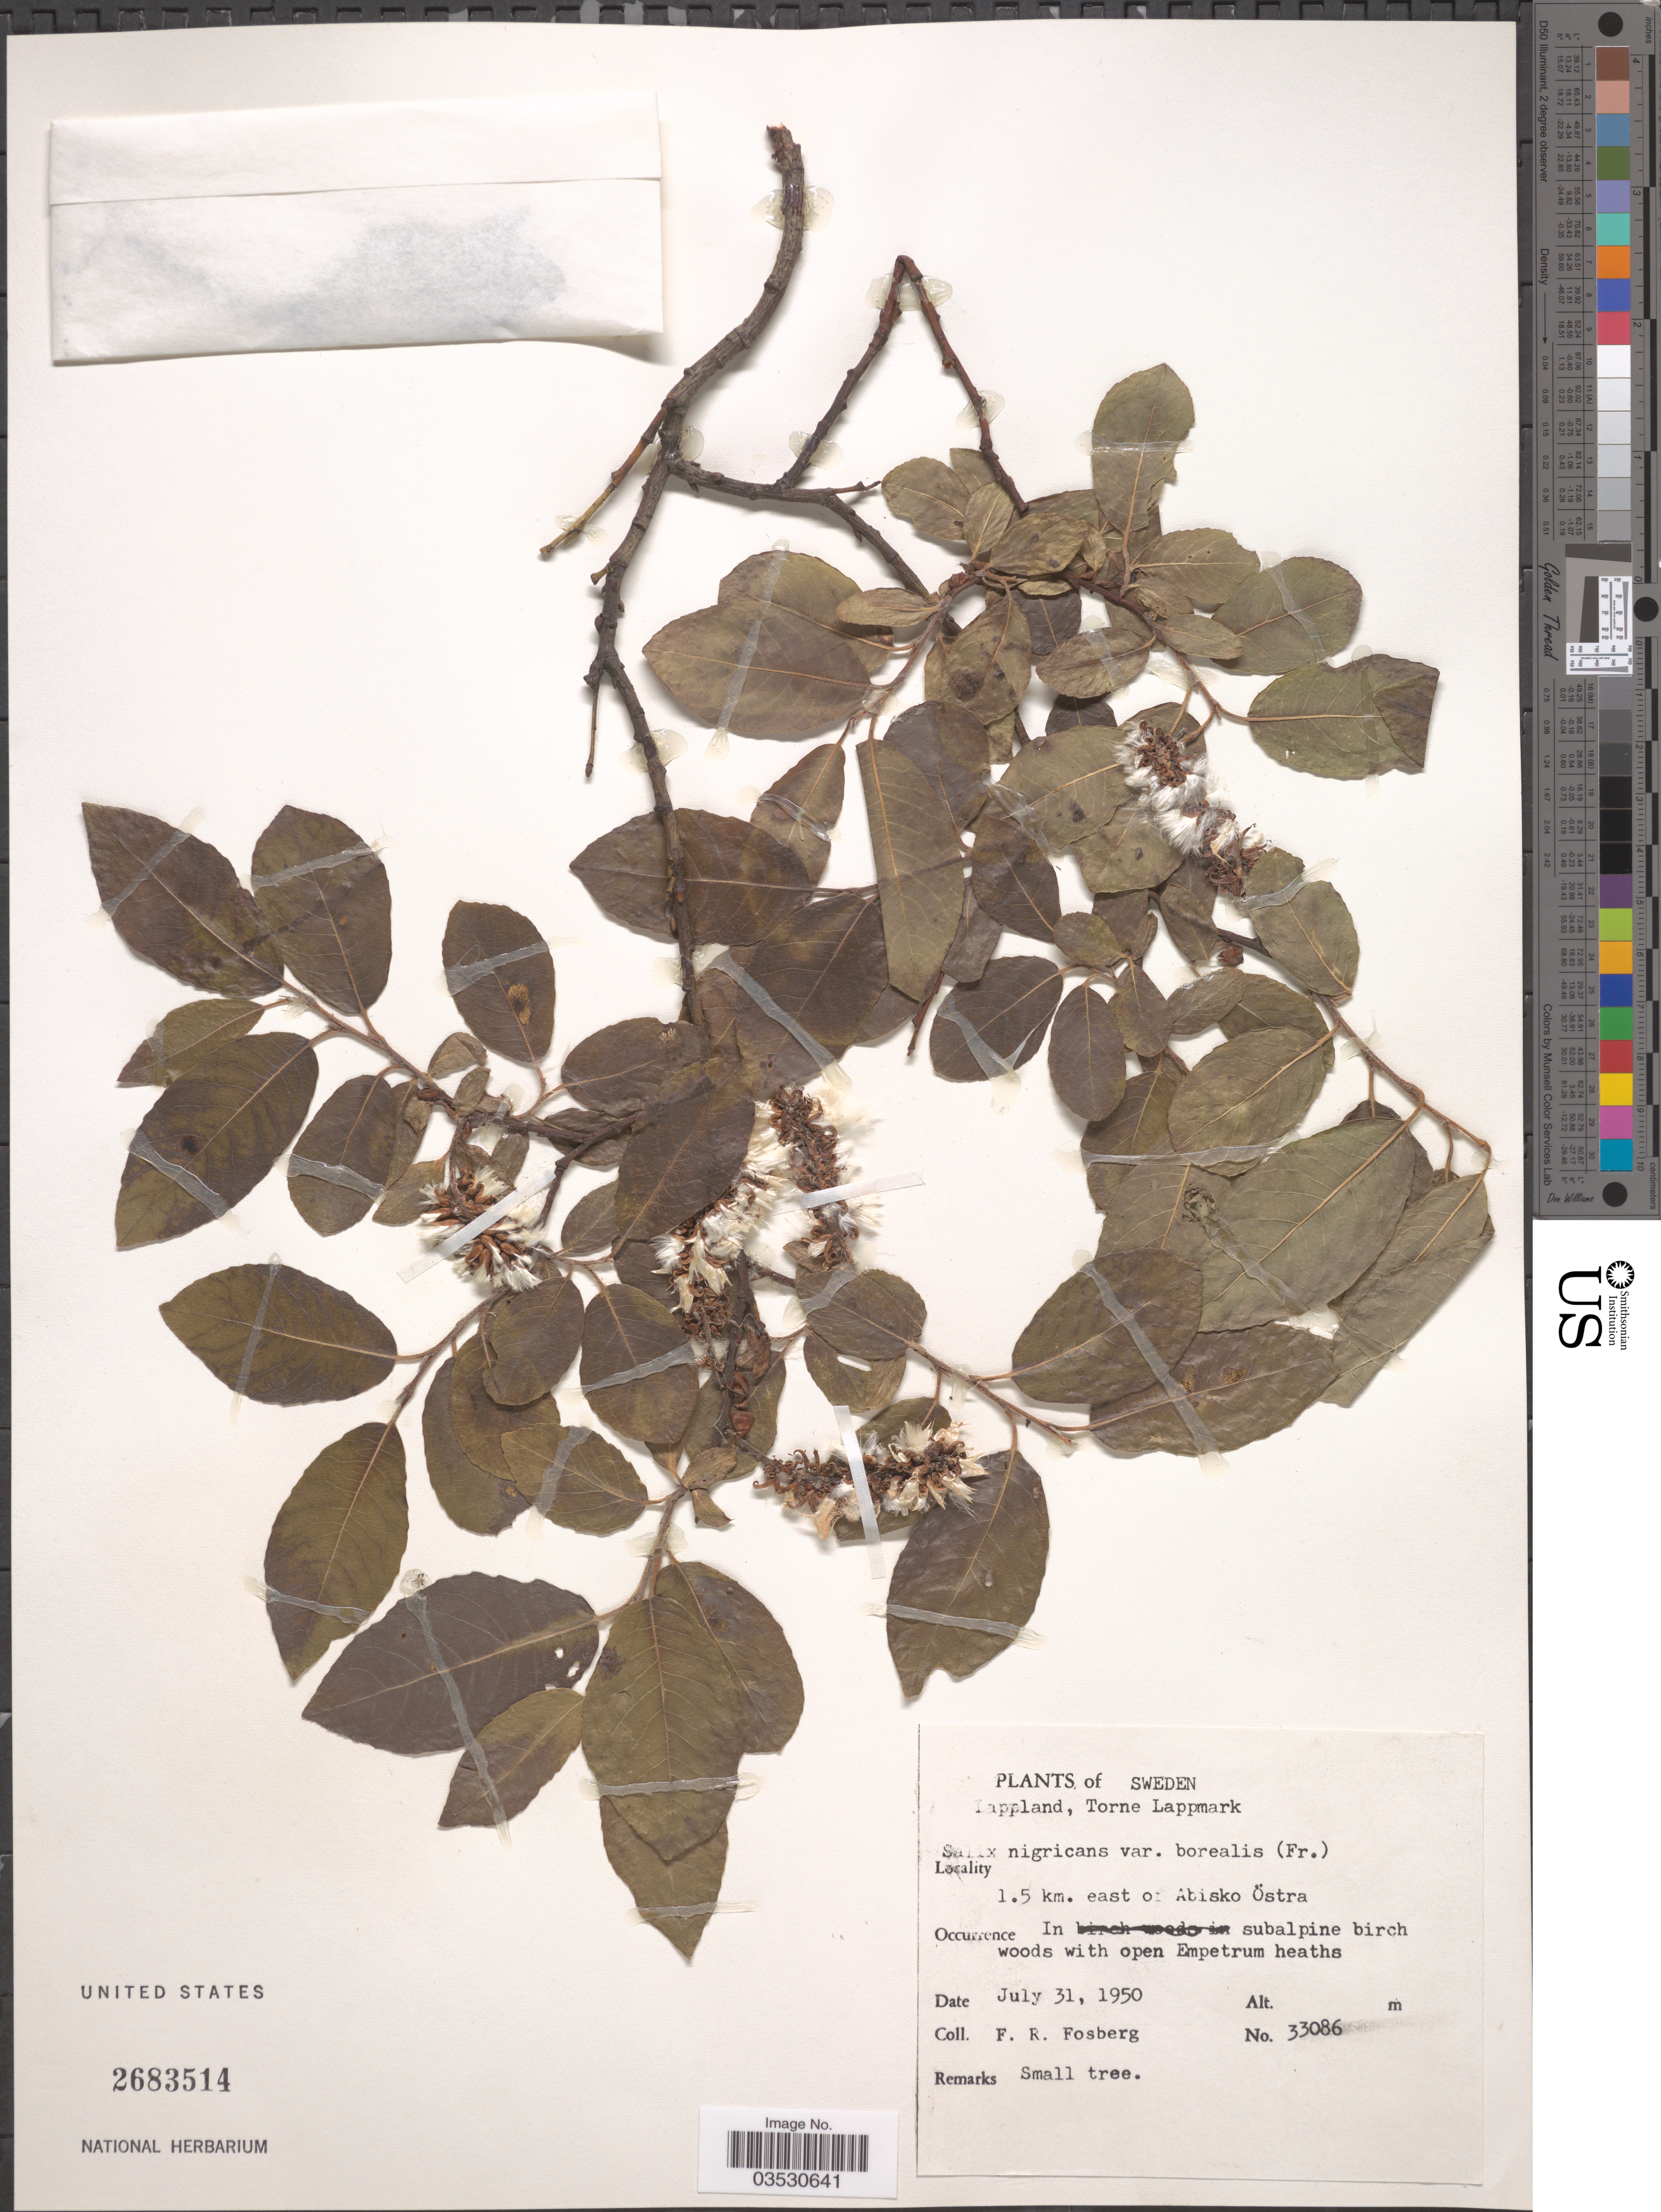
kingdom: Plantae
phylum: Tracheophyta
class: Magnoliopsida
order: Malpighiales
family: Salicaceae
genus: Salix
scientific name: Salix myrsinifolia subsp. borealis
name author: (Flod.) A.K. Skvortsov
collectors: F. R. Fosberg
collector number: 33086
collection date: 1950-07-31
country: Sweden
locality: Lappland, Torne Lappmark. 1.5 km. east of Atisko Östra.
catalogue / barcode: US 2683514